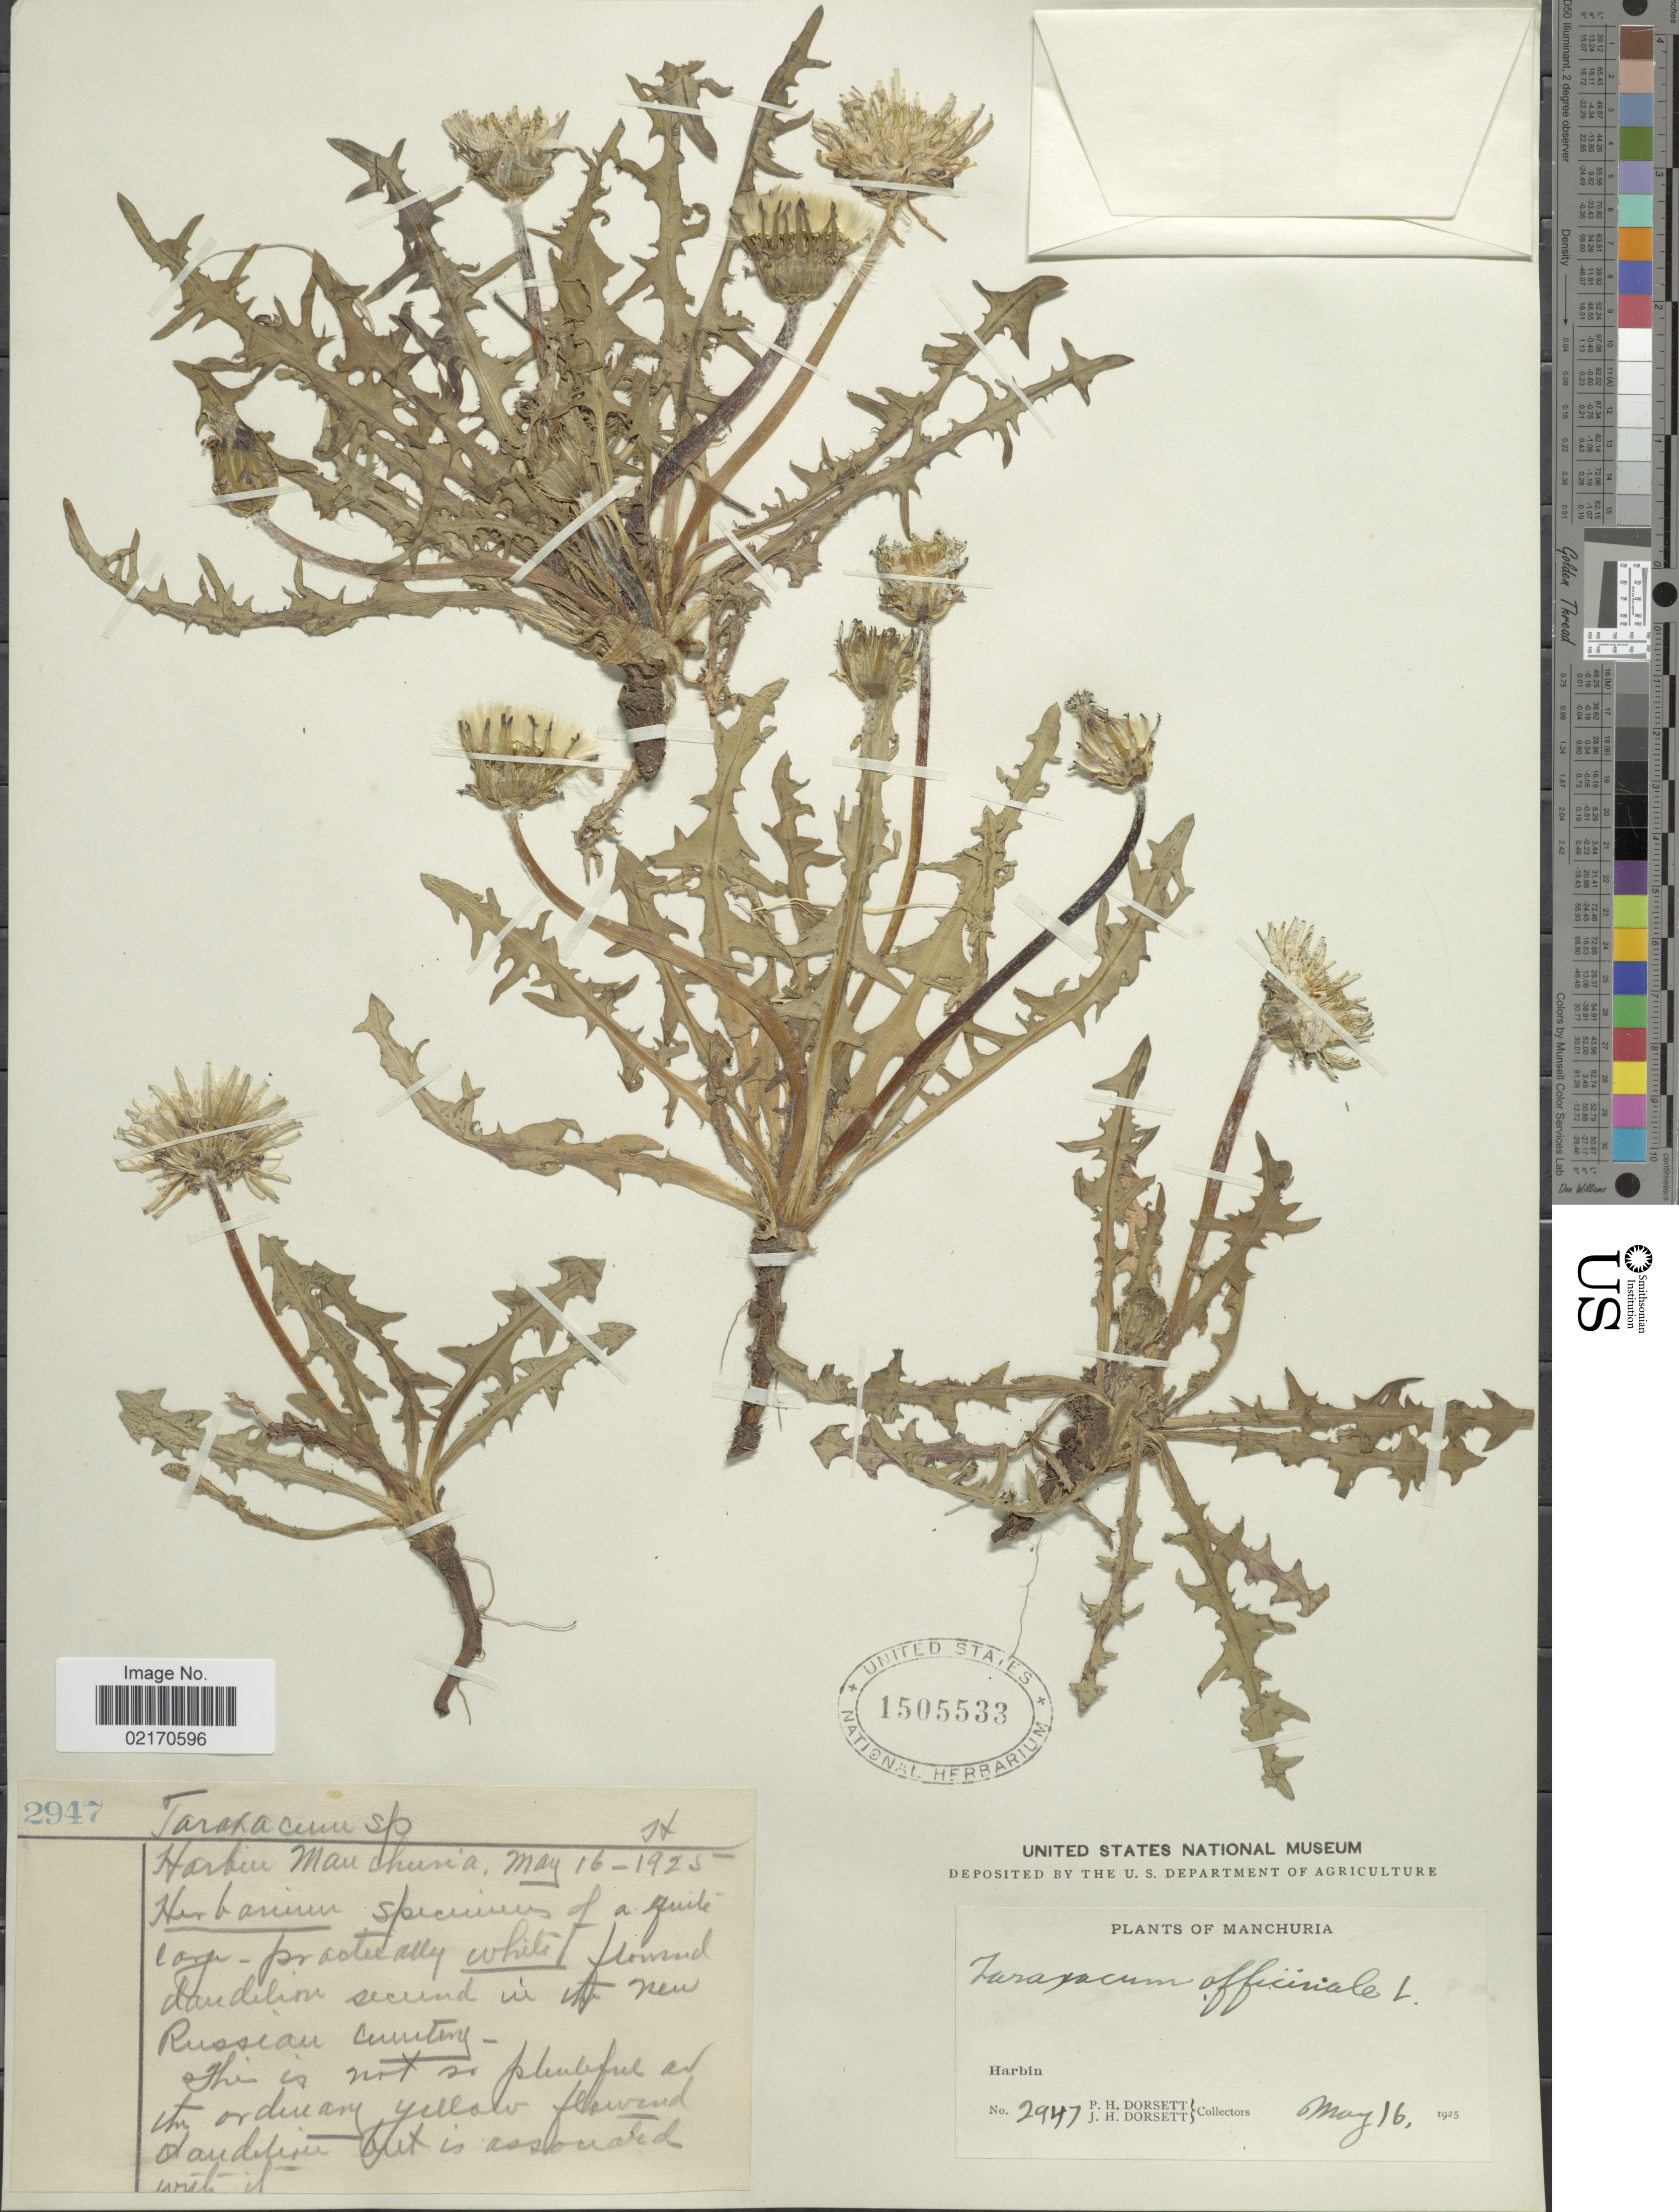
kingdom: Plantae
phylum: Tracheophyta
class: Magnoliopsida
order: Asterales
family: Asteraceae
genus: Taraxacum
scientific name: Taraxacum officinale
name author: G.H. Weber ex F.H. Wigg.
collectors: P. H. Dorsett & J. Dorsett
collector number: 2947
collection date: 1925-05-16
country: China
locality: Harbin Manchuria, New Russian County.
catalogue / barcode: US 1505533